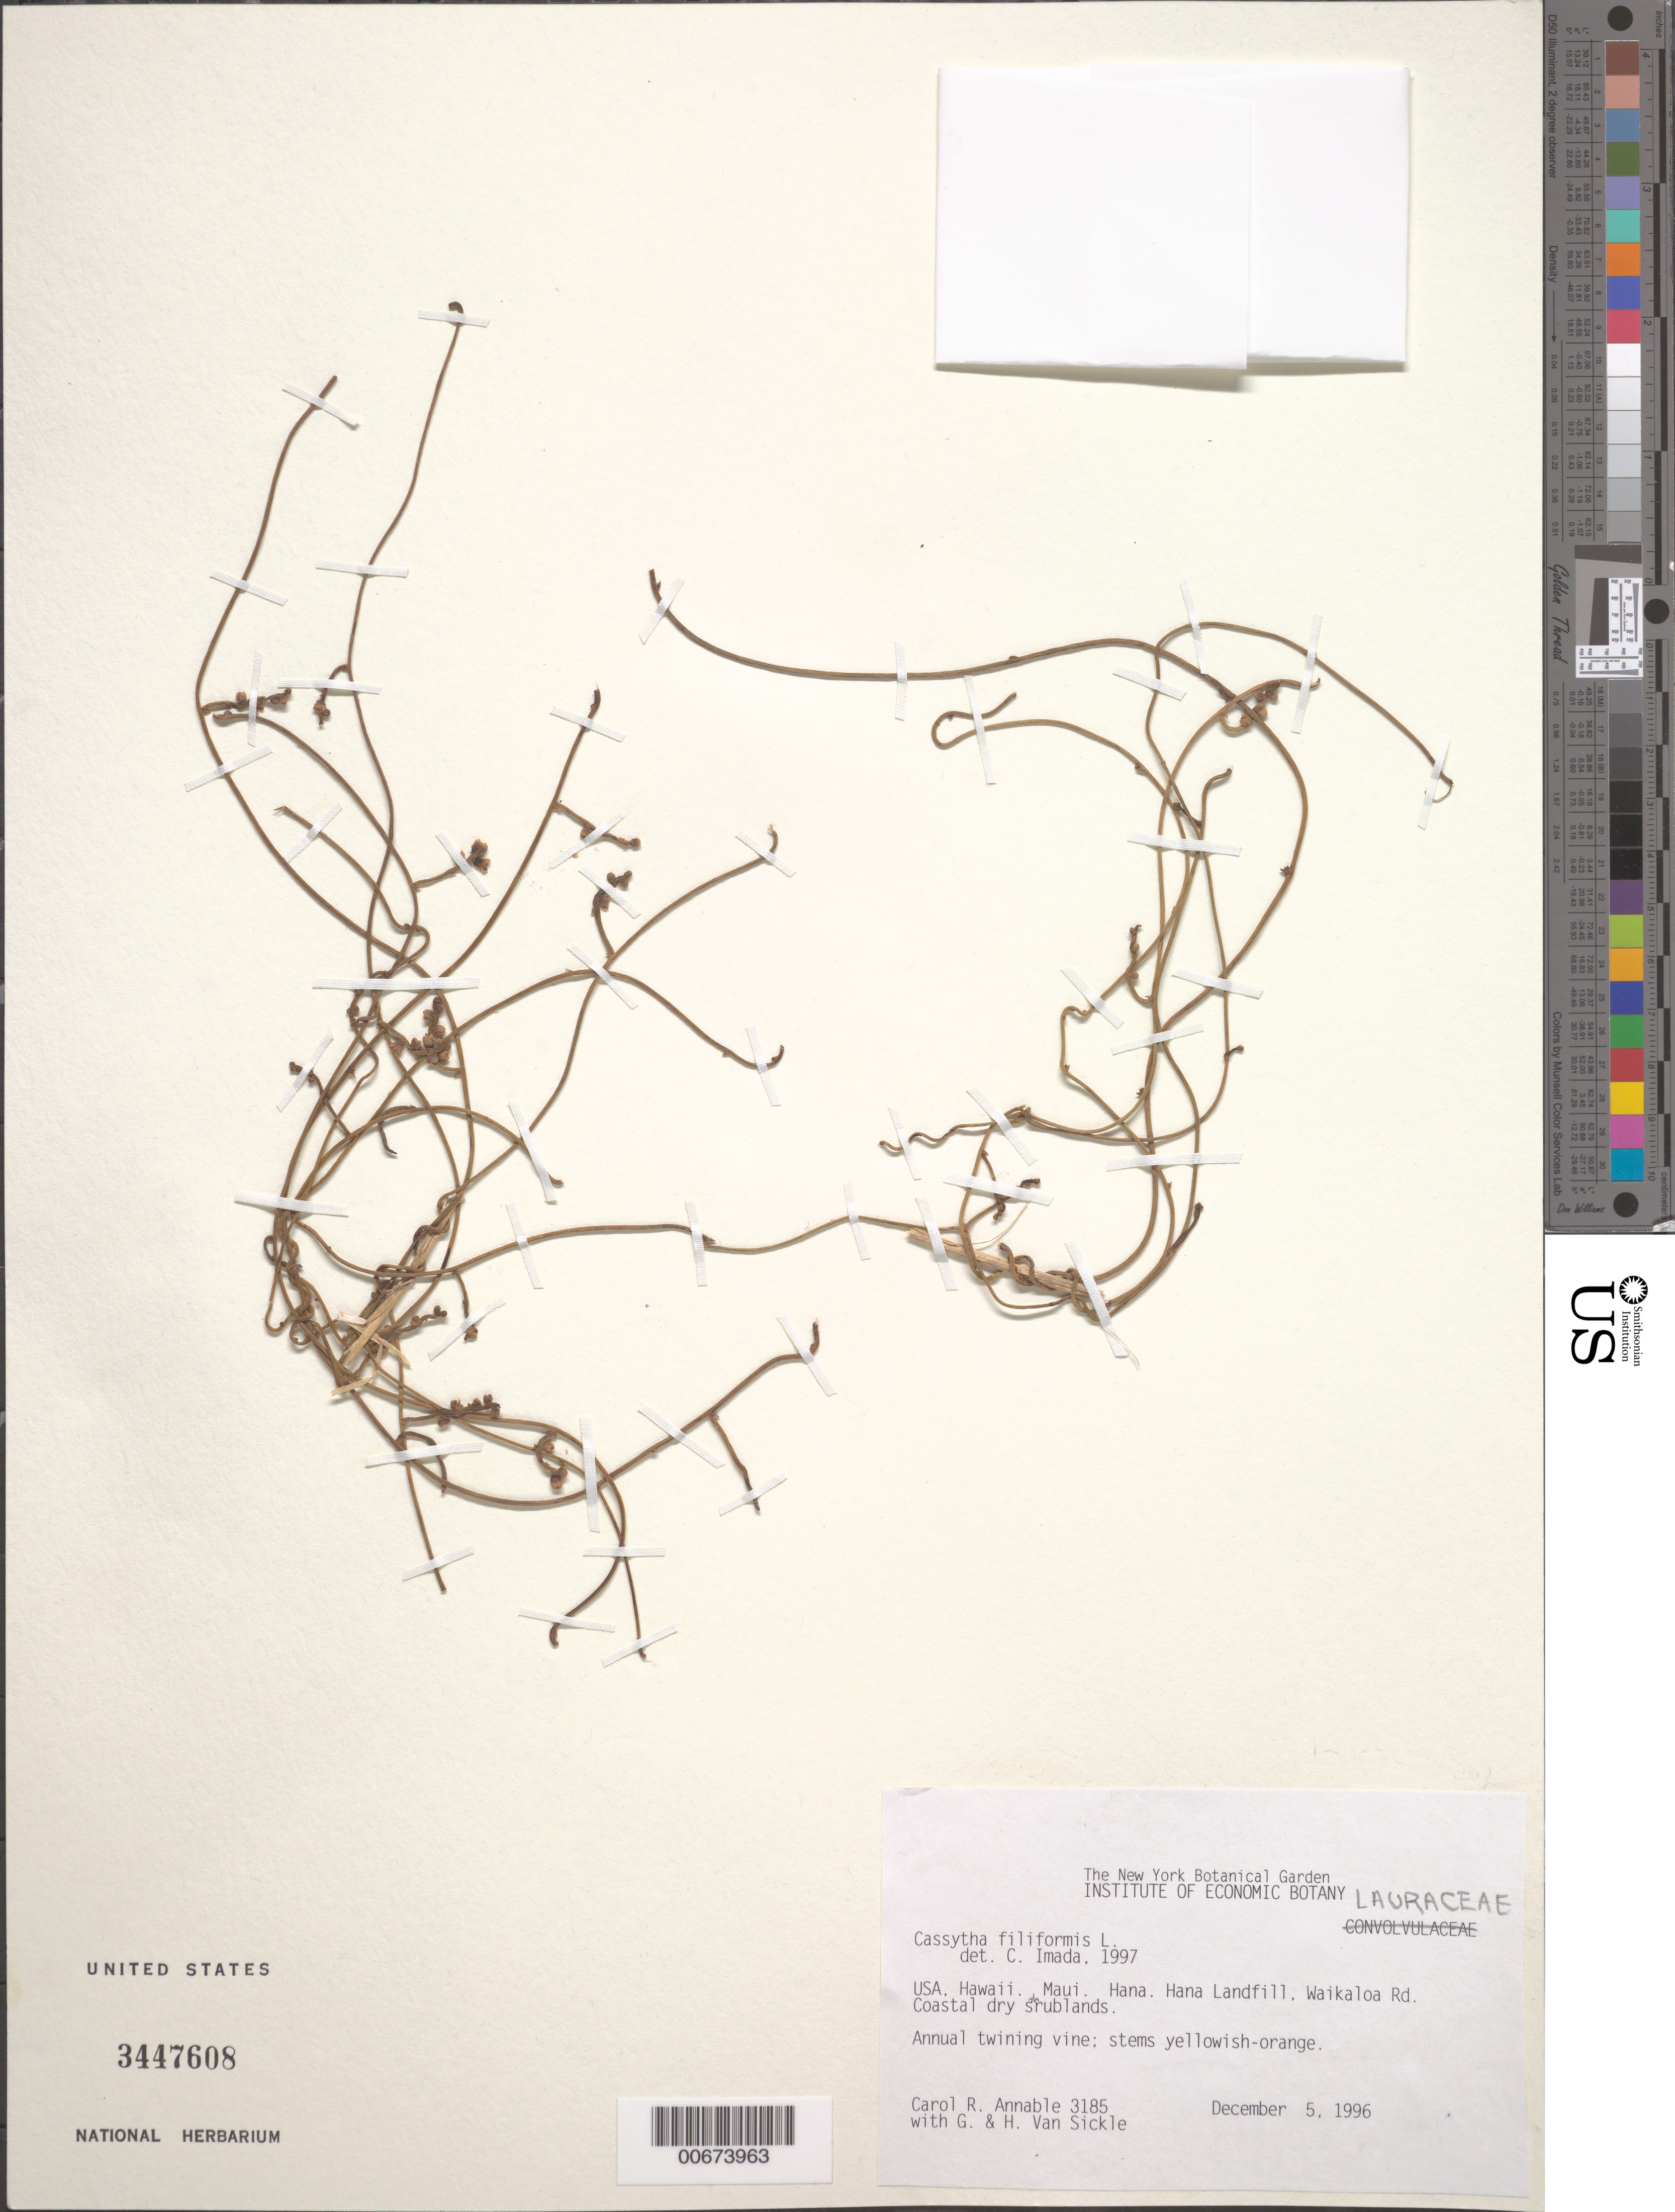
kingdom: Plantae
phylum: Tracheophyta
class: Magnoliopsida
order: Laurales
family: Lauraceae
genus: Cassytha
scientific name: Cassytha filiformis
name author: L.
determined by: Imada, C.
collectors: C. R. Annable, G. A. Van Sickle & H. Van Sickle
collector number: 3185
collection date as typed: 5 Dec 1996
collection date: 1996-12-05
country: United States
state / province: Hawaii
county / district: Maui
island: Maui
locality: Hana, Hana Landfill, Waikaloa Rd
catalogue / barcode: US 3447608